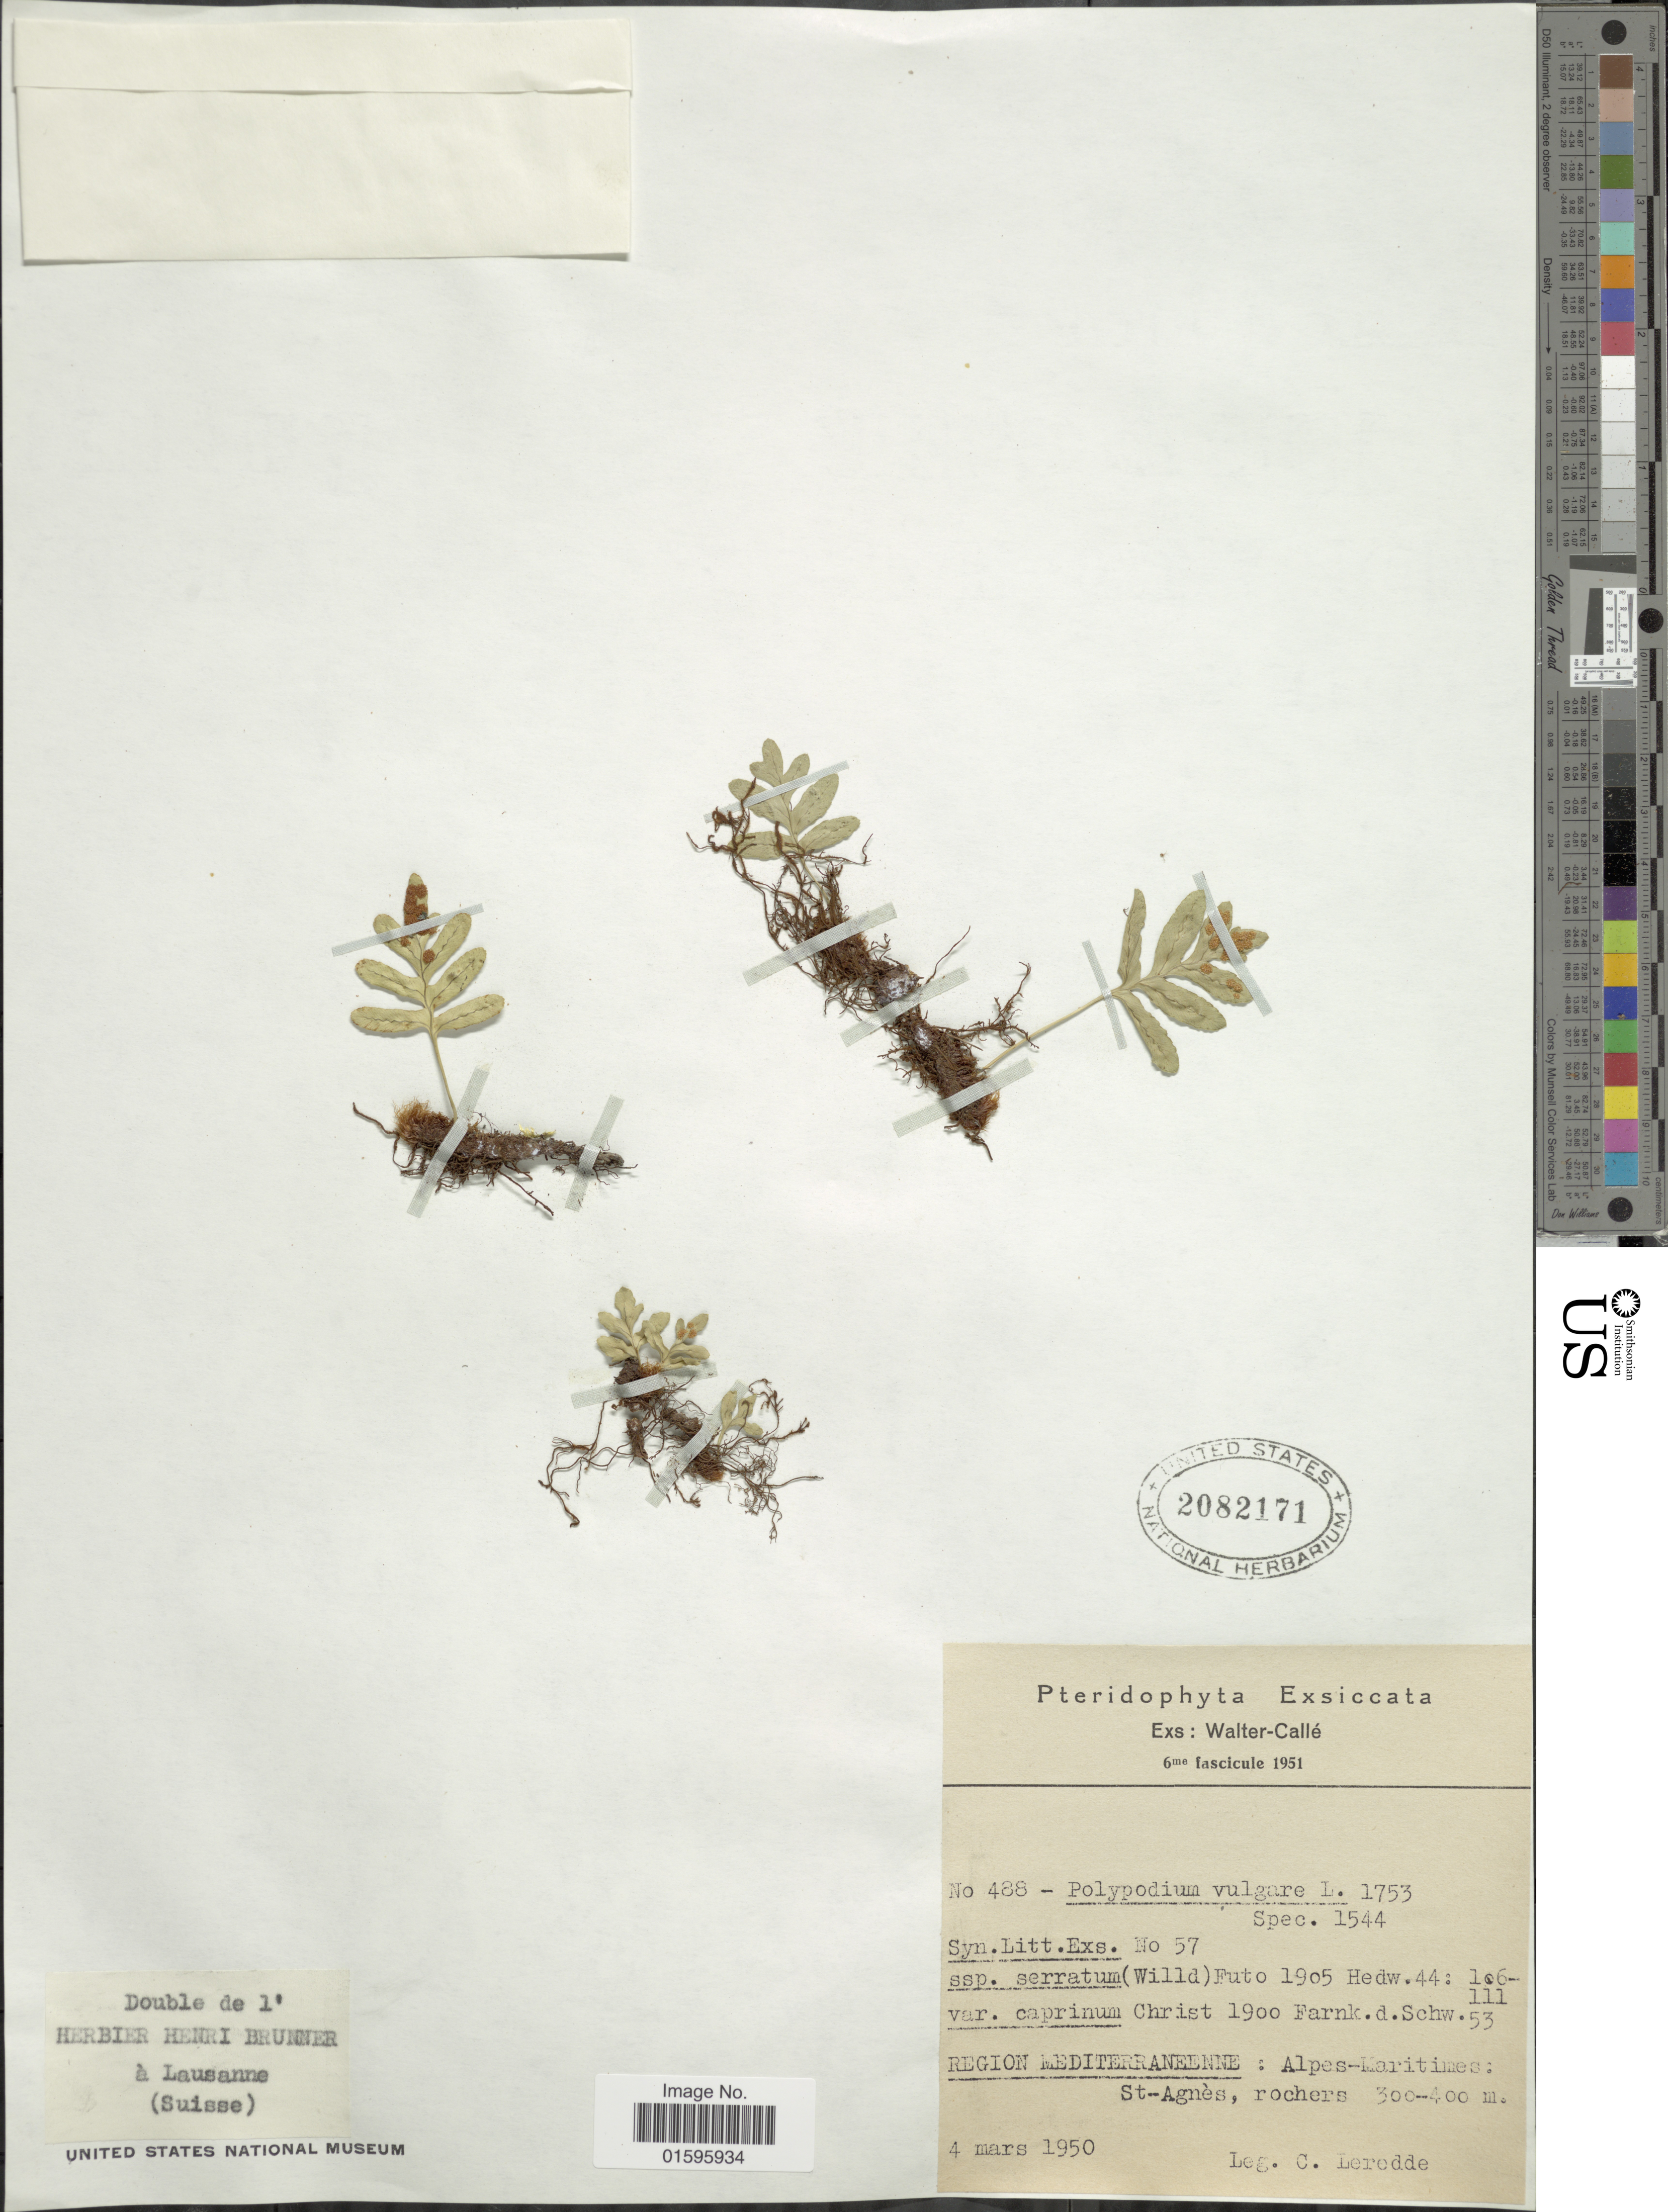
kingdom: Plantae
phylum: Tracheophyta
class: Polypodiopsida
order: Polypodiales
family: Polypodiaceae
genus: Polypodium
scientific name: Polypodium interjectum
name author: Shivas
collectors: C. Leredde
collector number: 488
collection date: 1950-03-04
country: France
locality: Region Mediterraneenne: Alpes-Maritimes: St-Agnes, rochers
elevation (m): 300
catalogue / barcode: US 2082171